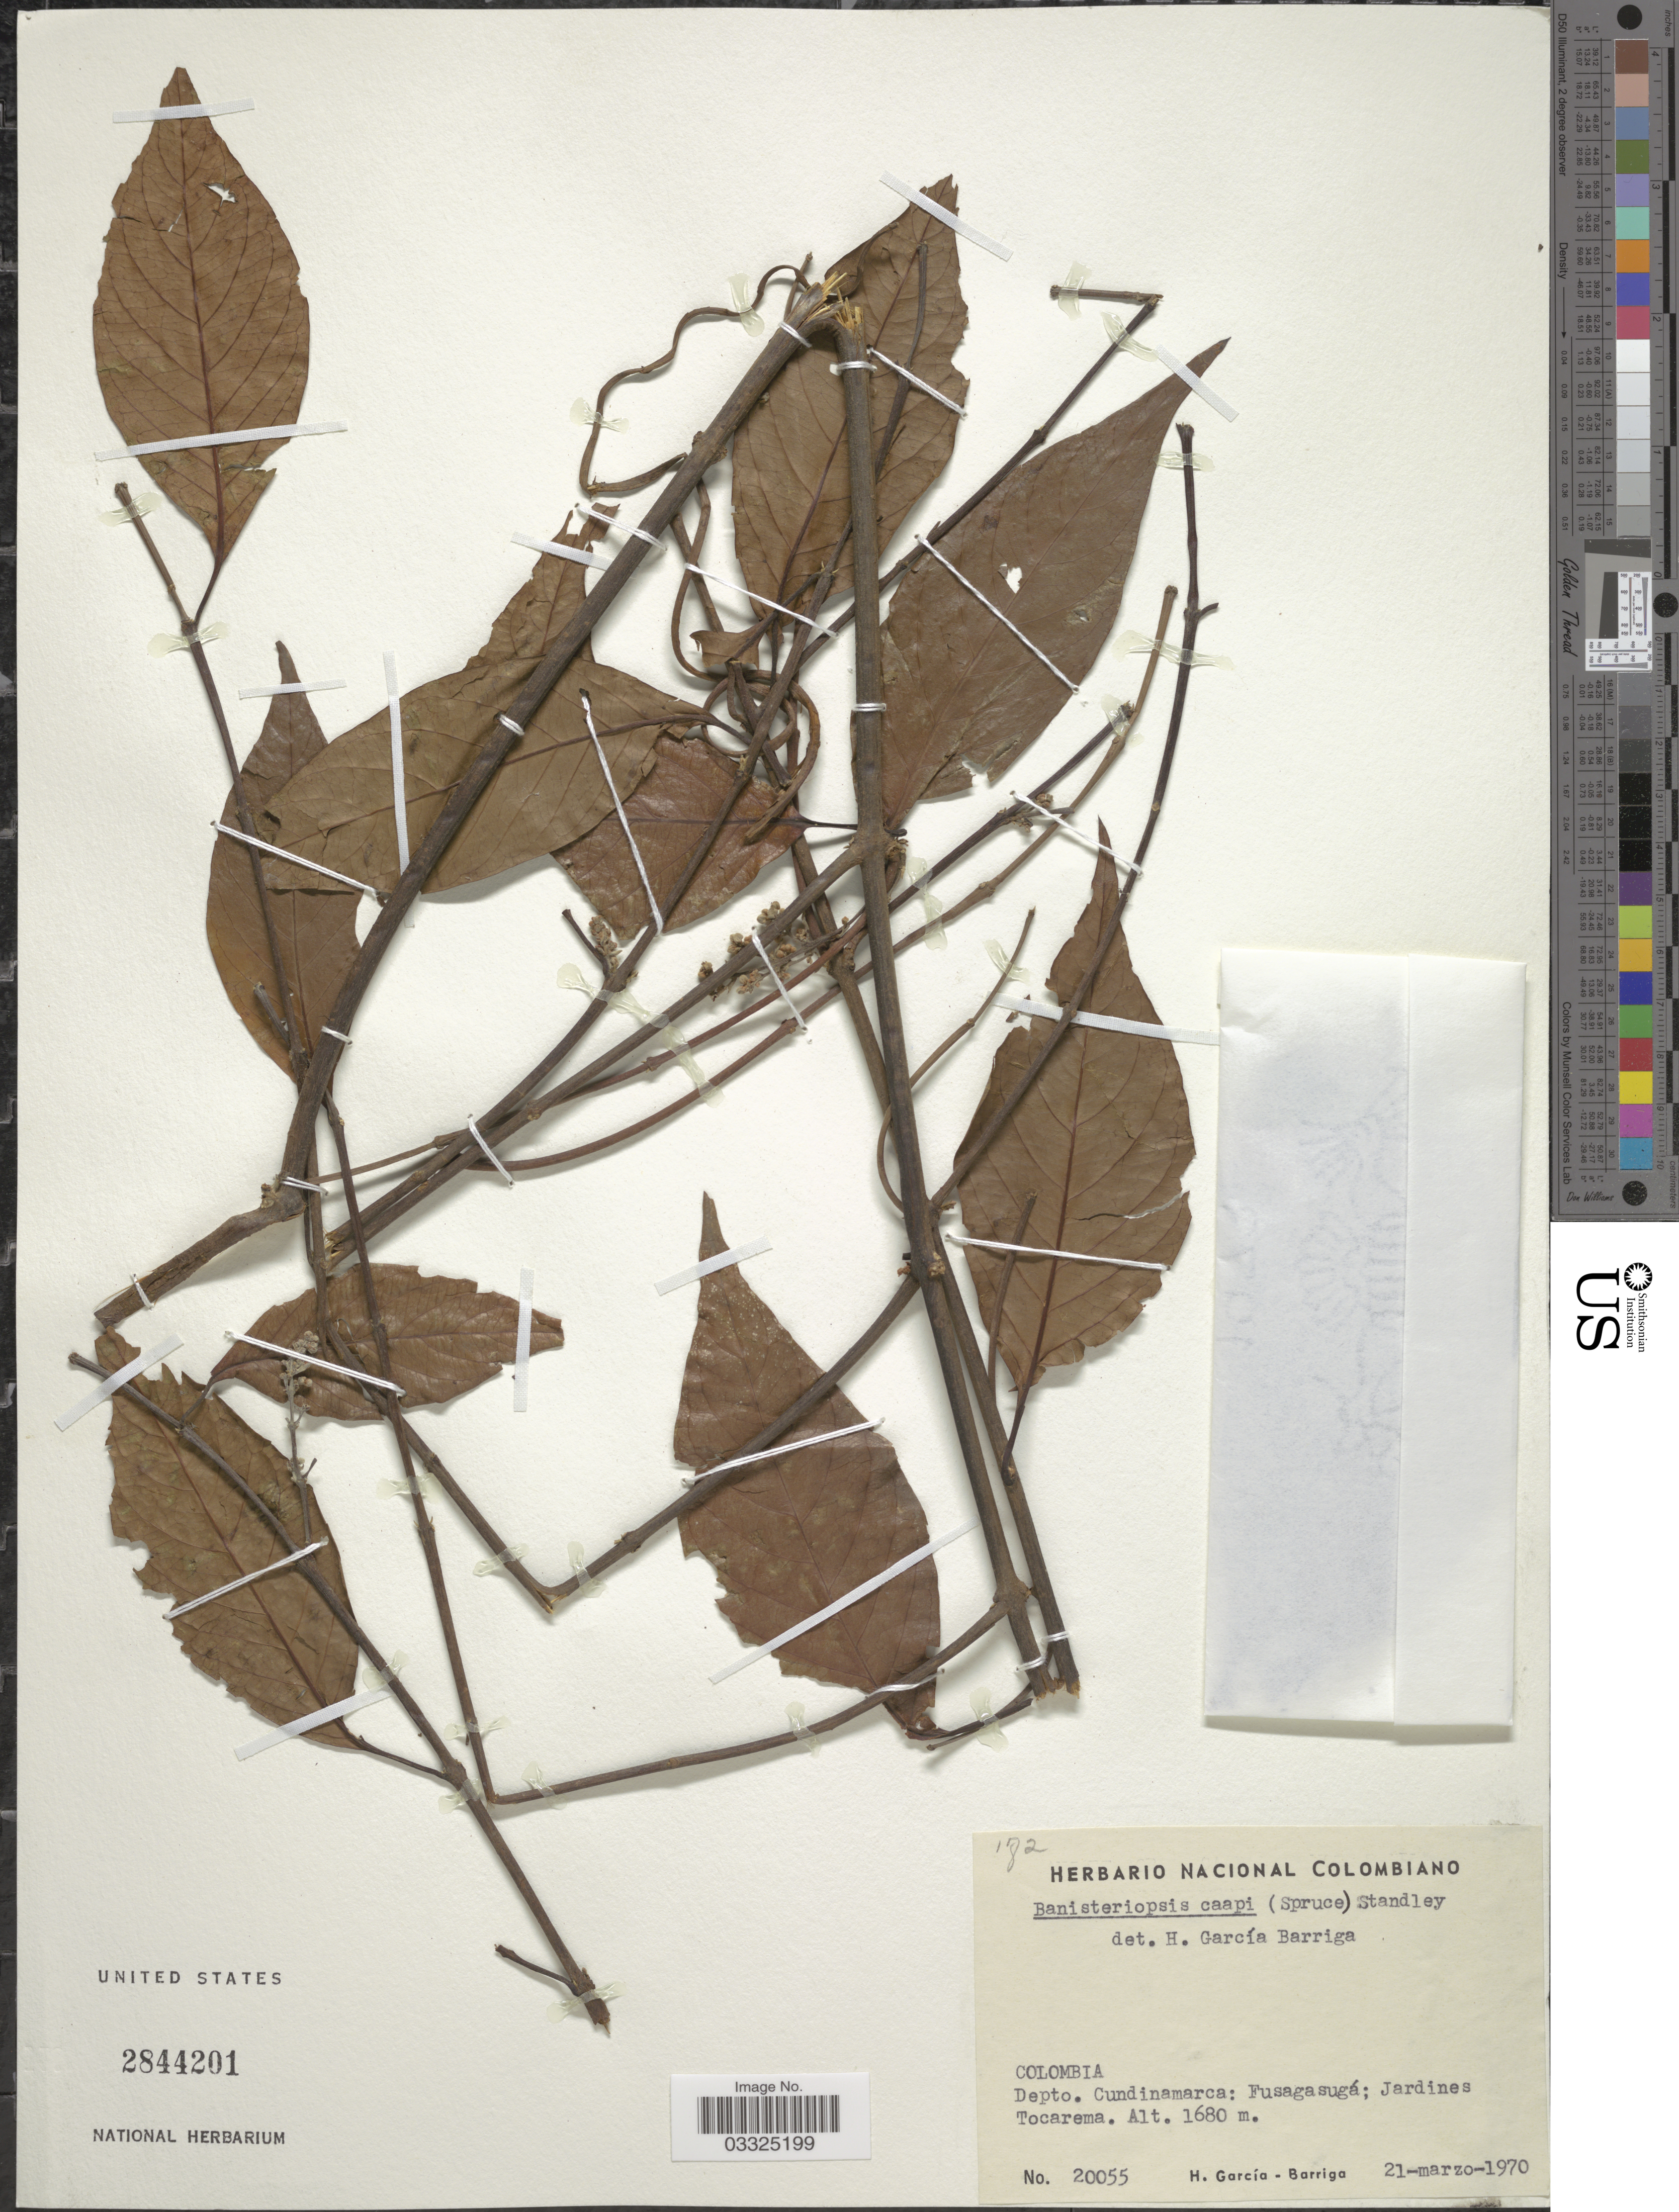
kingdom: Plantae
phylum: Tracheophyta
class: Magnoliopsida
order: Malpighiales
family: Malpighiaceae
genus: Banisteriopsis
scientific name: Banisteriopsis caapi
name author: (Spruce ex Griseb.) C.V. Morton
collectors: H. García Barriga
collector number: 20055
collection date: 1970-03-21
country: Colombia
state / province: Cundinamarca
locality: Depto. Cundinamarca: Fusagasugá; Jardines Tocarema.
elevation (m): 1680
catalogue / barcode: US 2844201